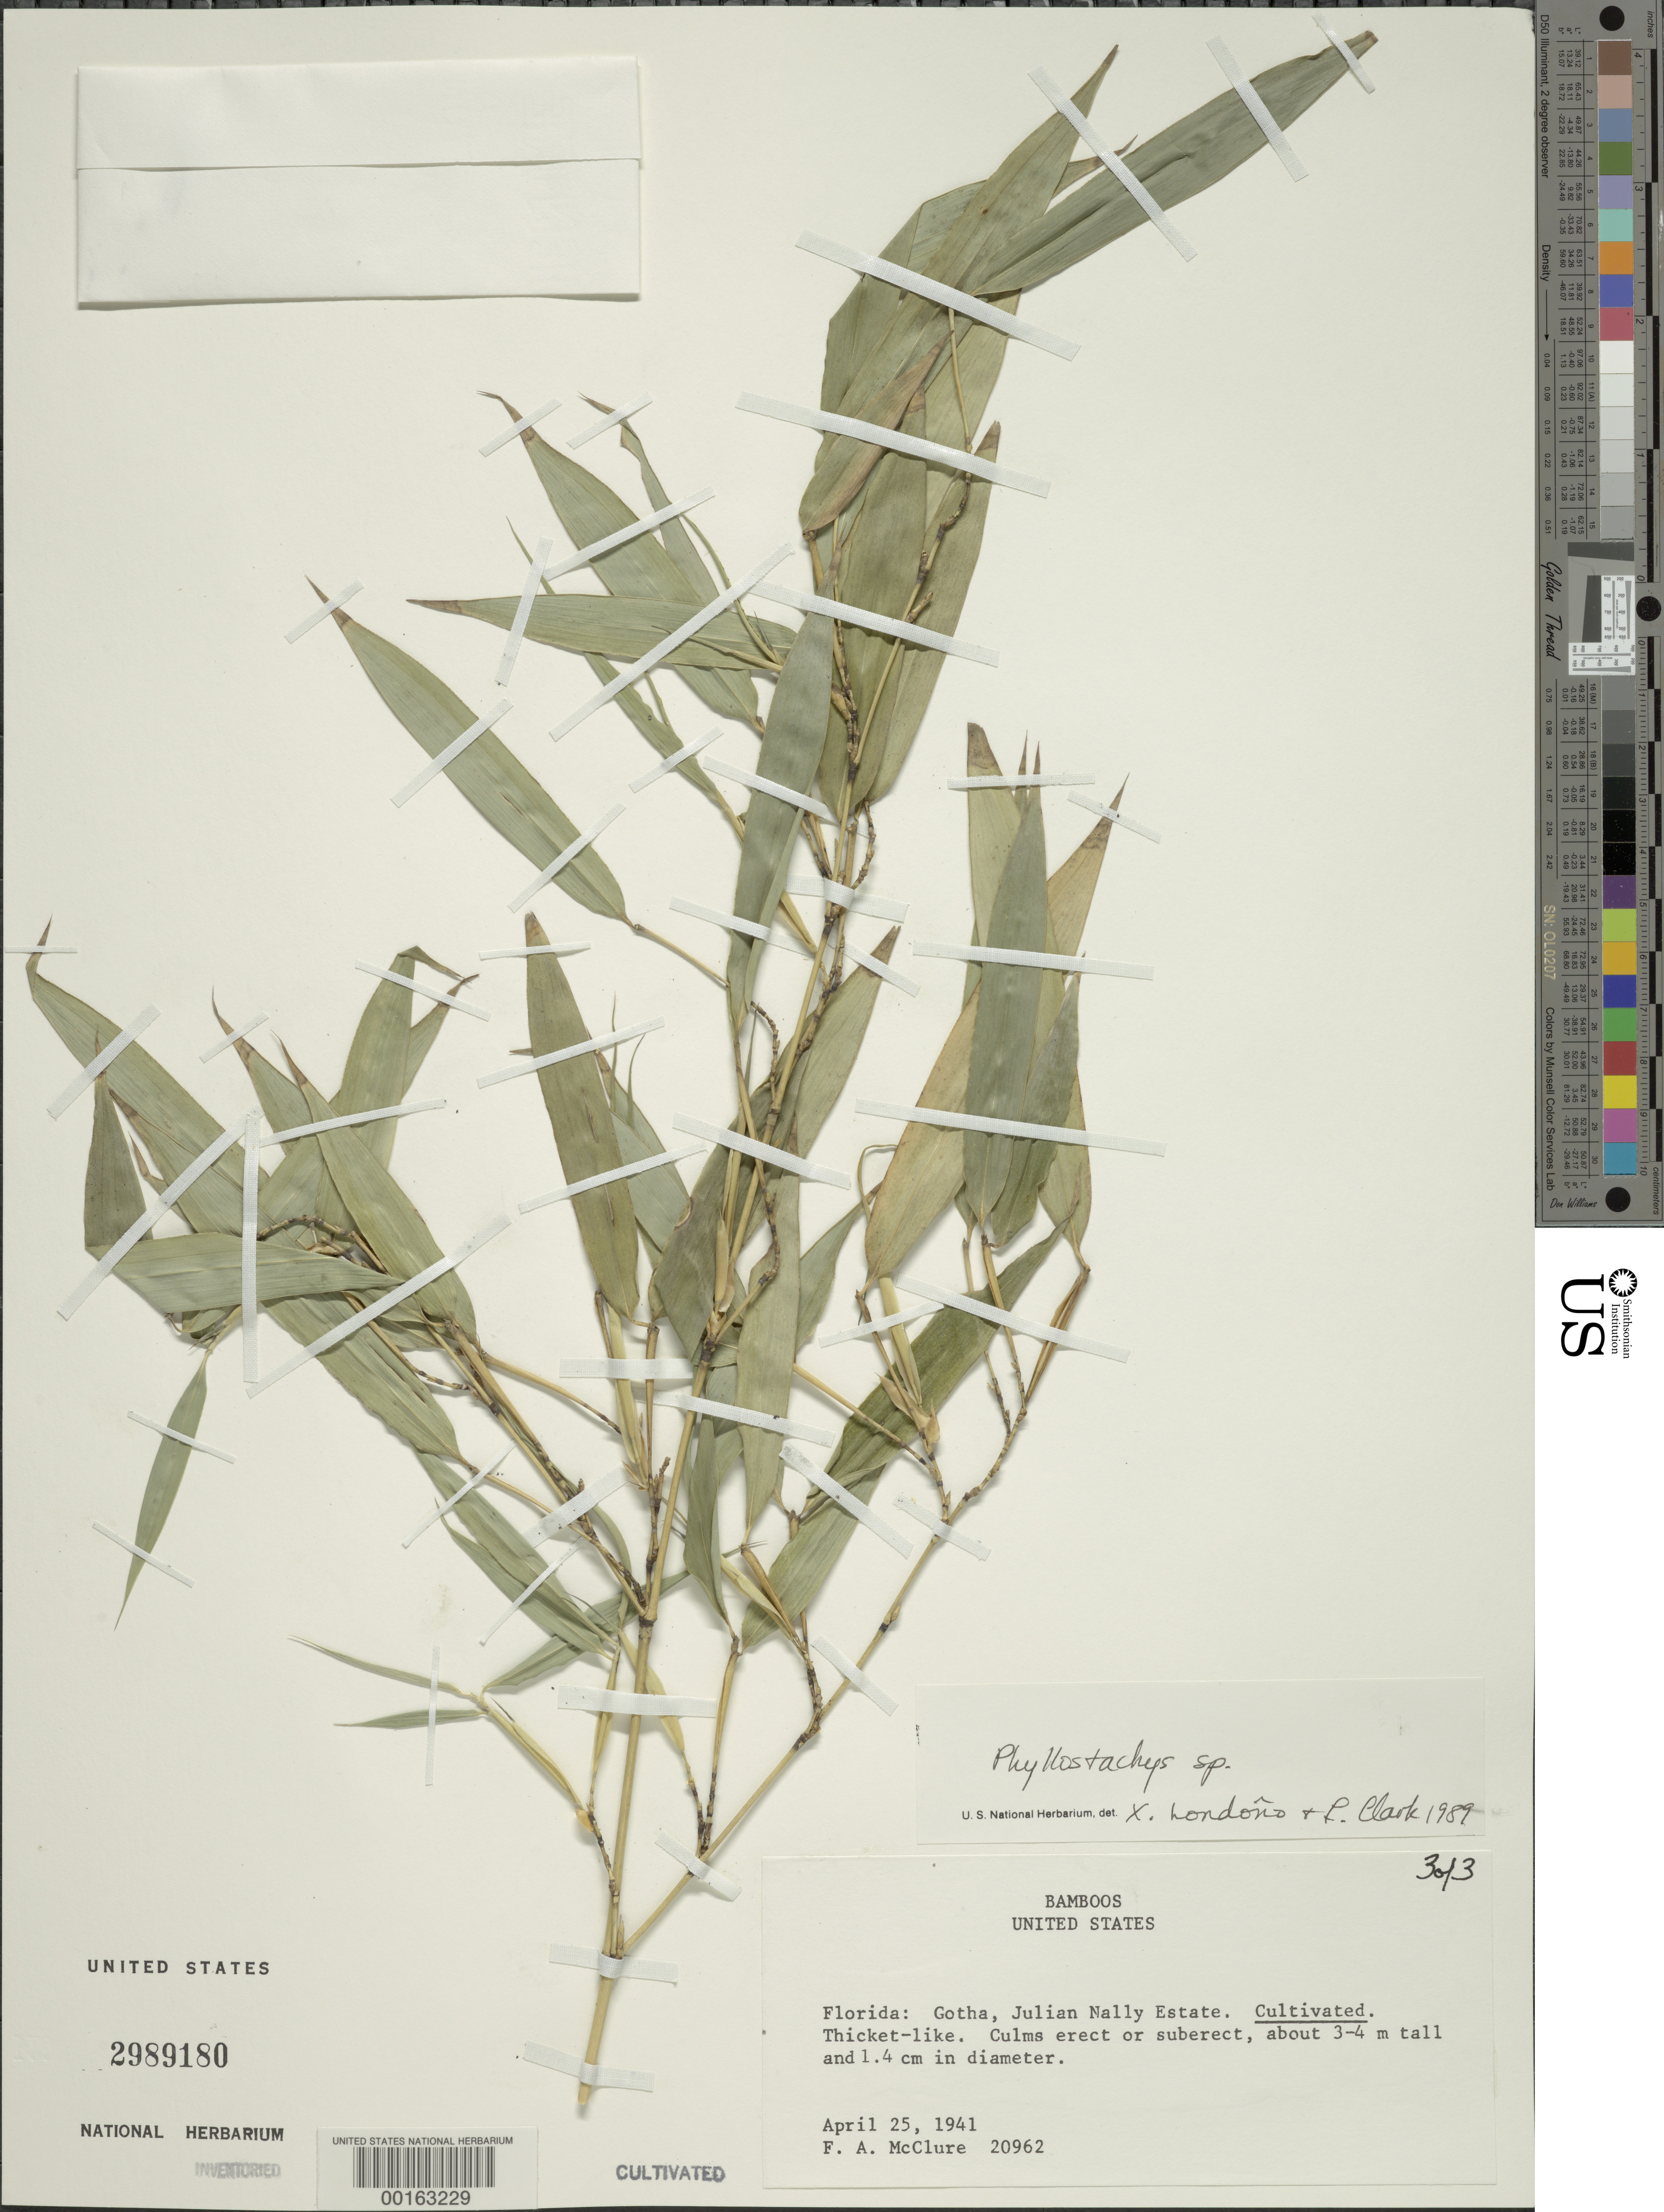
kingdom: Plantae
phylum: Tracheophyta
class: Liliopsida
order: Poales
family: Poaceae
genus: Phyllostachys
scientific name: Phyllostachys sp.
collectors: F. A. McClure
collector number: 20962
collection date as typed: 25 Apr 1941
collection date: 1941-04-25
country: United States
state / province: Florida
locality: Gotha, Julian Nally Estate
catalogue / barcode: US 2989180